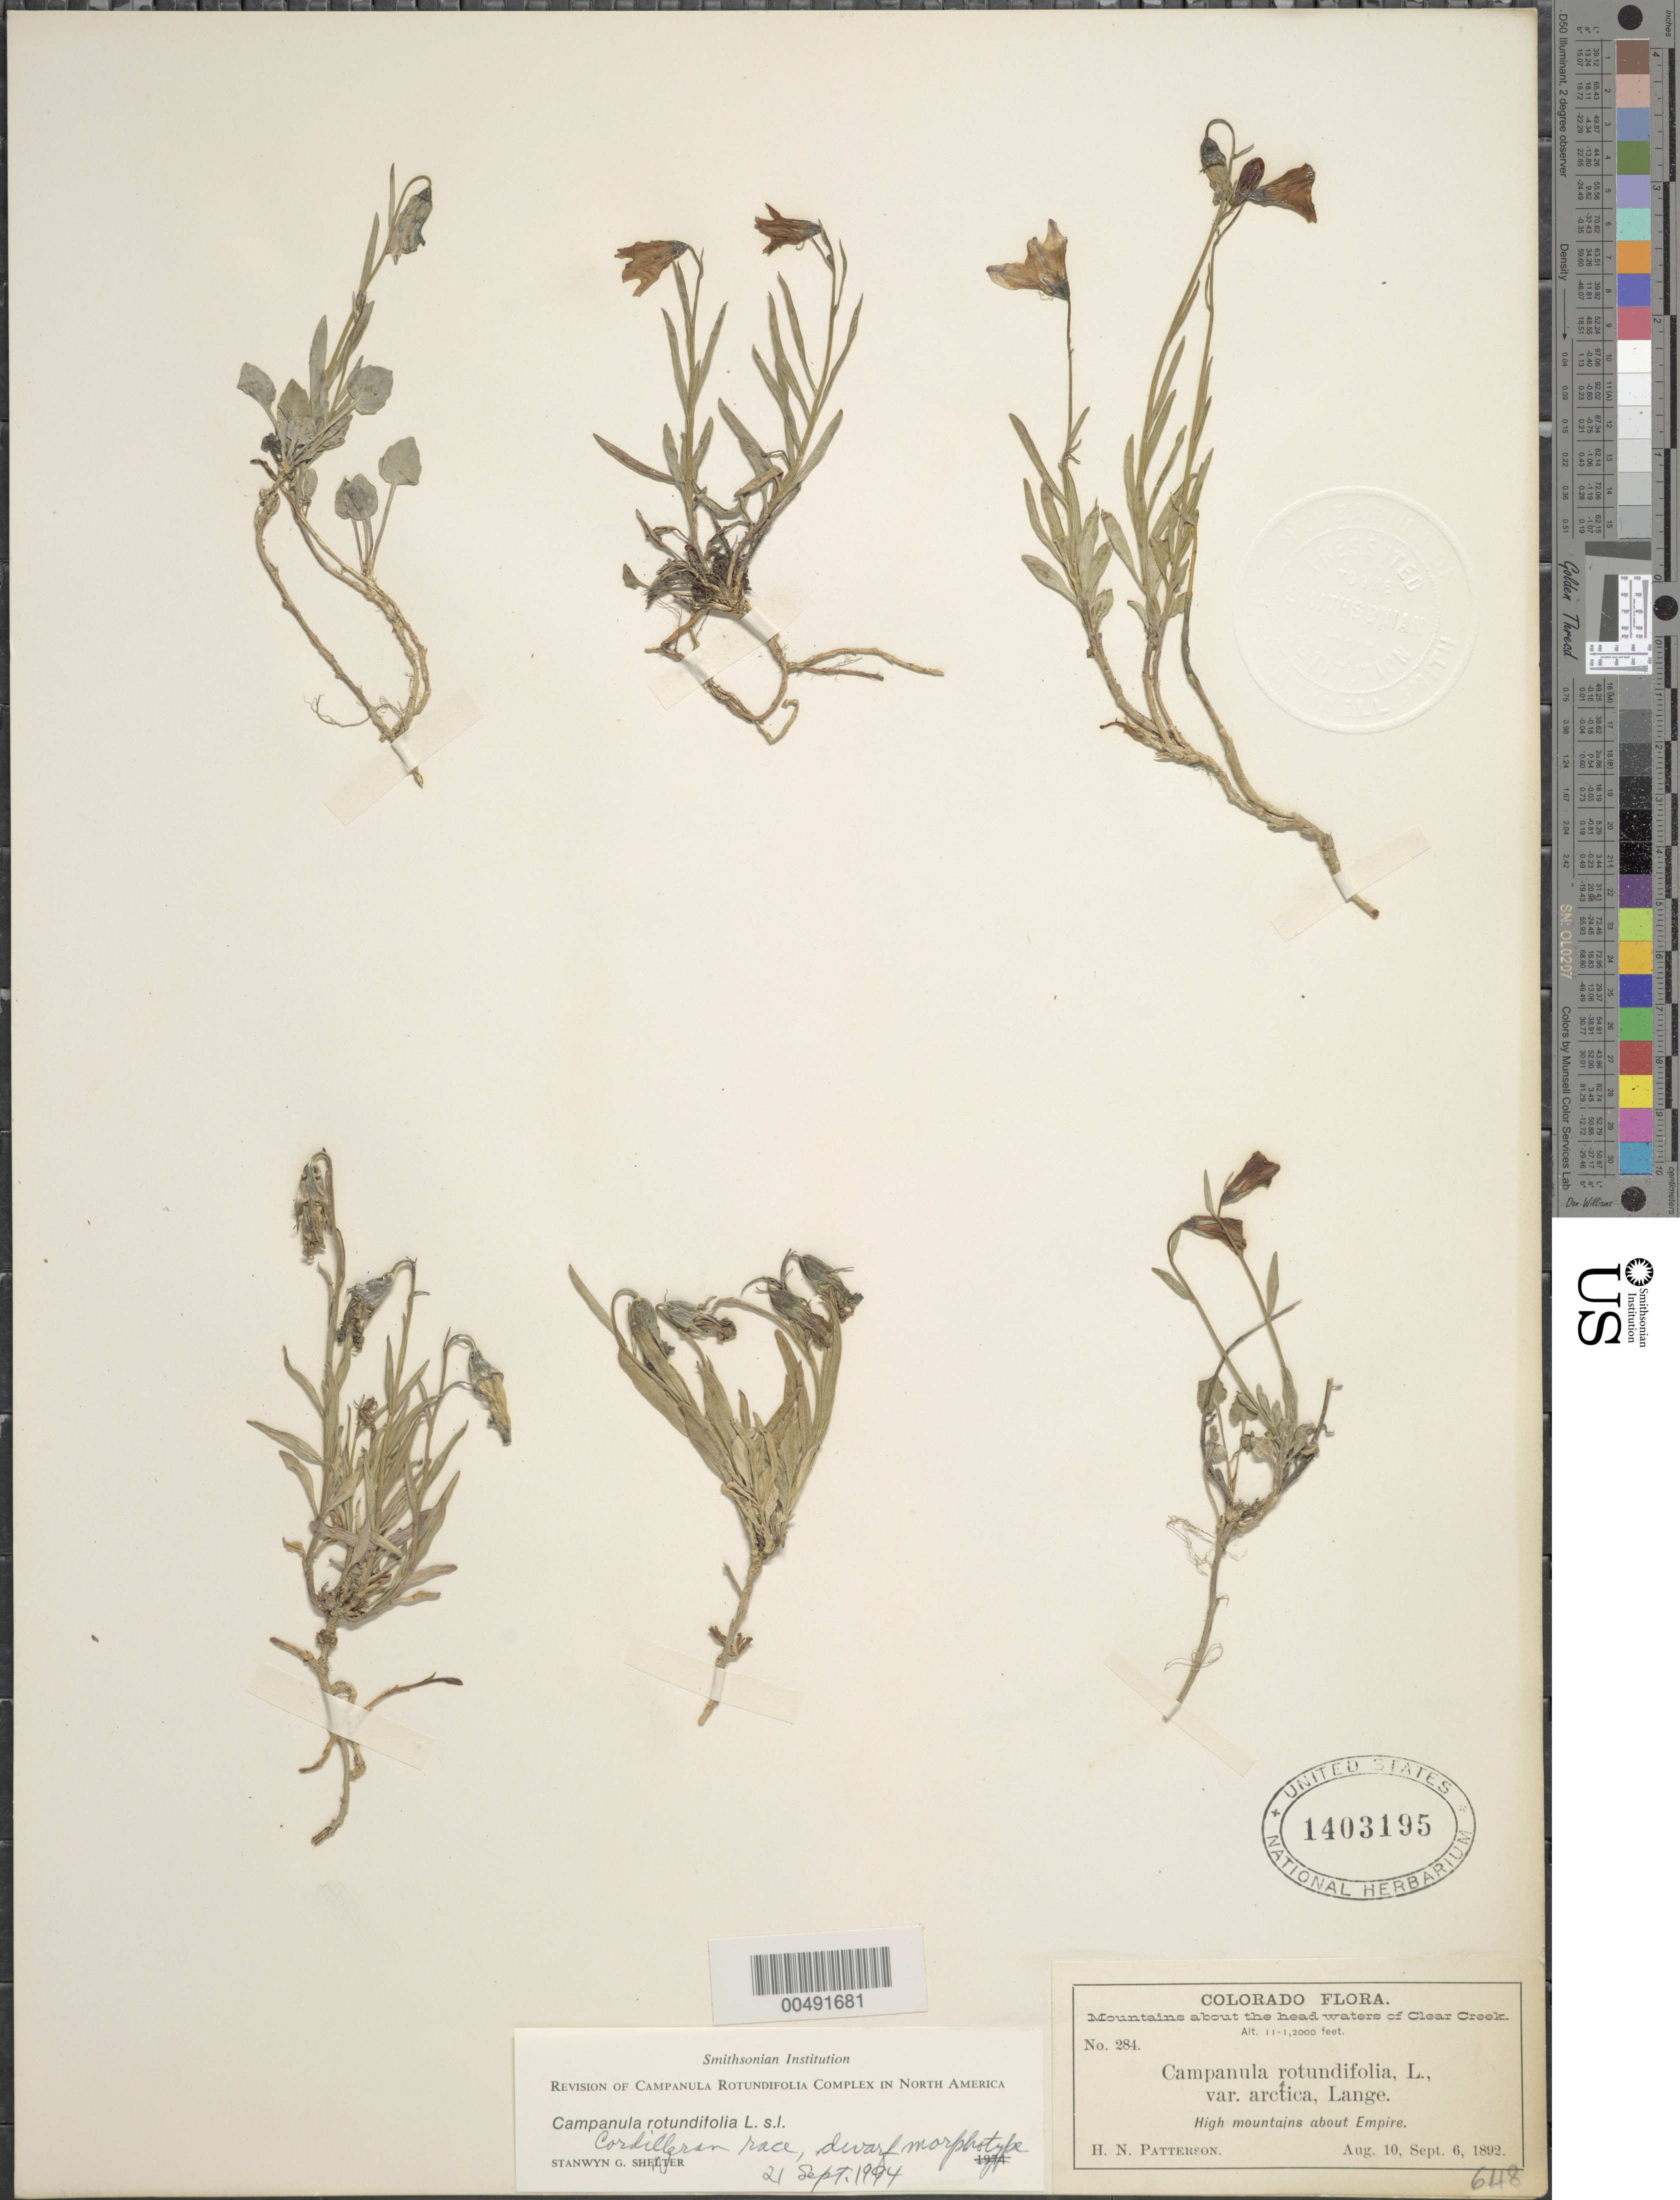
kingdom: Plantae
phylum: Tracheophyta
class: Magnoliopsida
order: Asterales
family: Campanulaceae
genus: Campanula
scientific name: Campanula rotundifolia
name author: L.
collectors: H. N. Patterson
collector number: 284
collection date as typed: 10 Aug 1892 and 06 Sep 1892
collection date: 1892-08-10,1892-09-06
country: United States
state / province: Colorado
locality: high mountains about Empire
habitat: mountains about the head waters of Clear Creek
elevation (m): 3353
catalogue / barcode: US 1403195